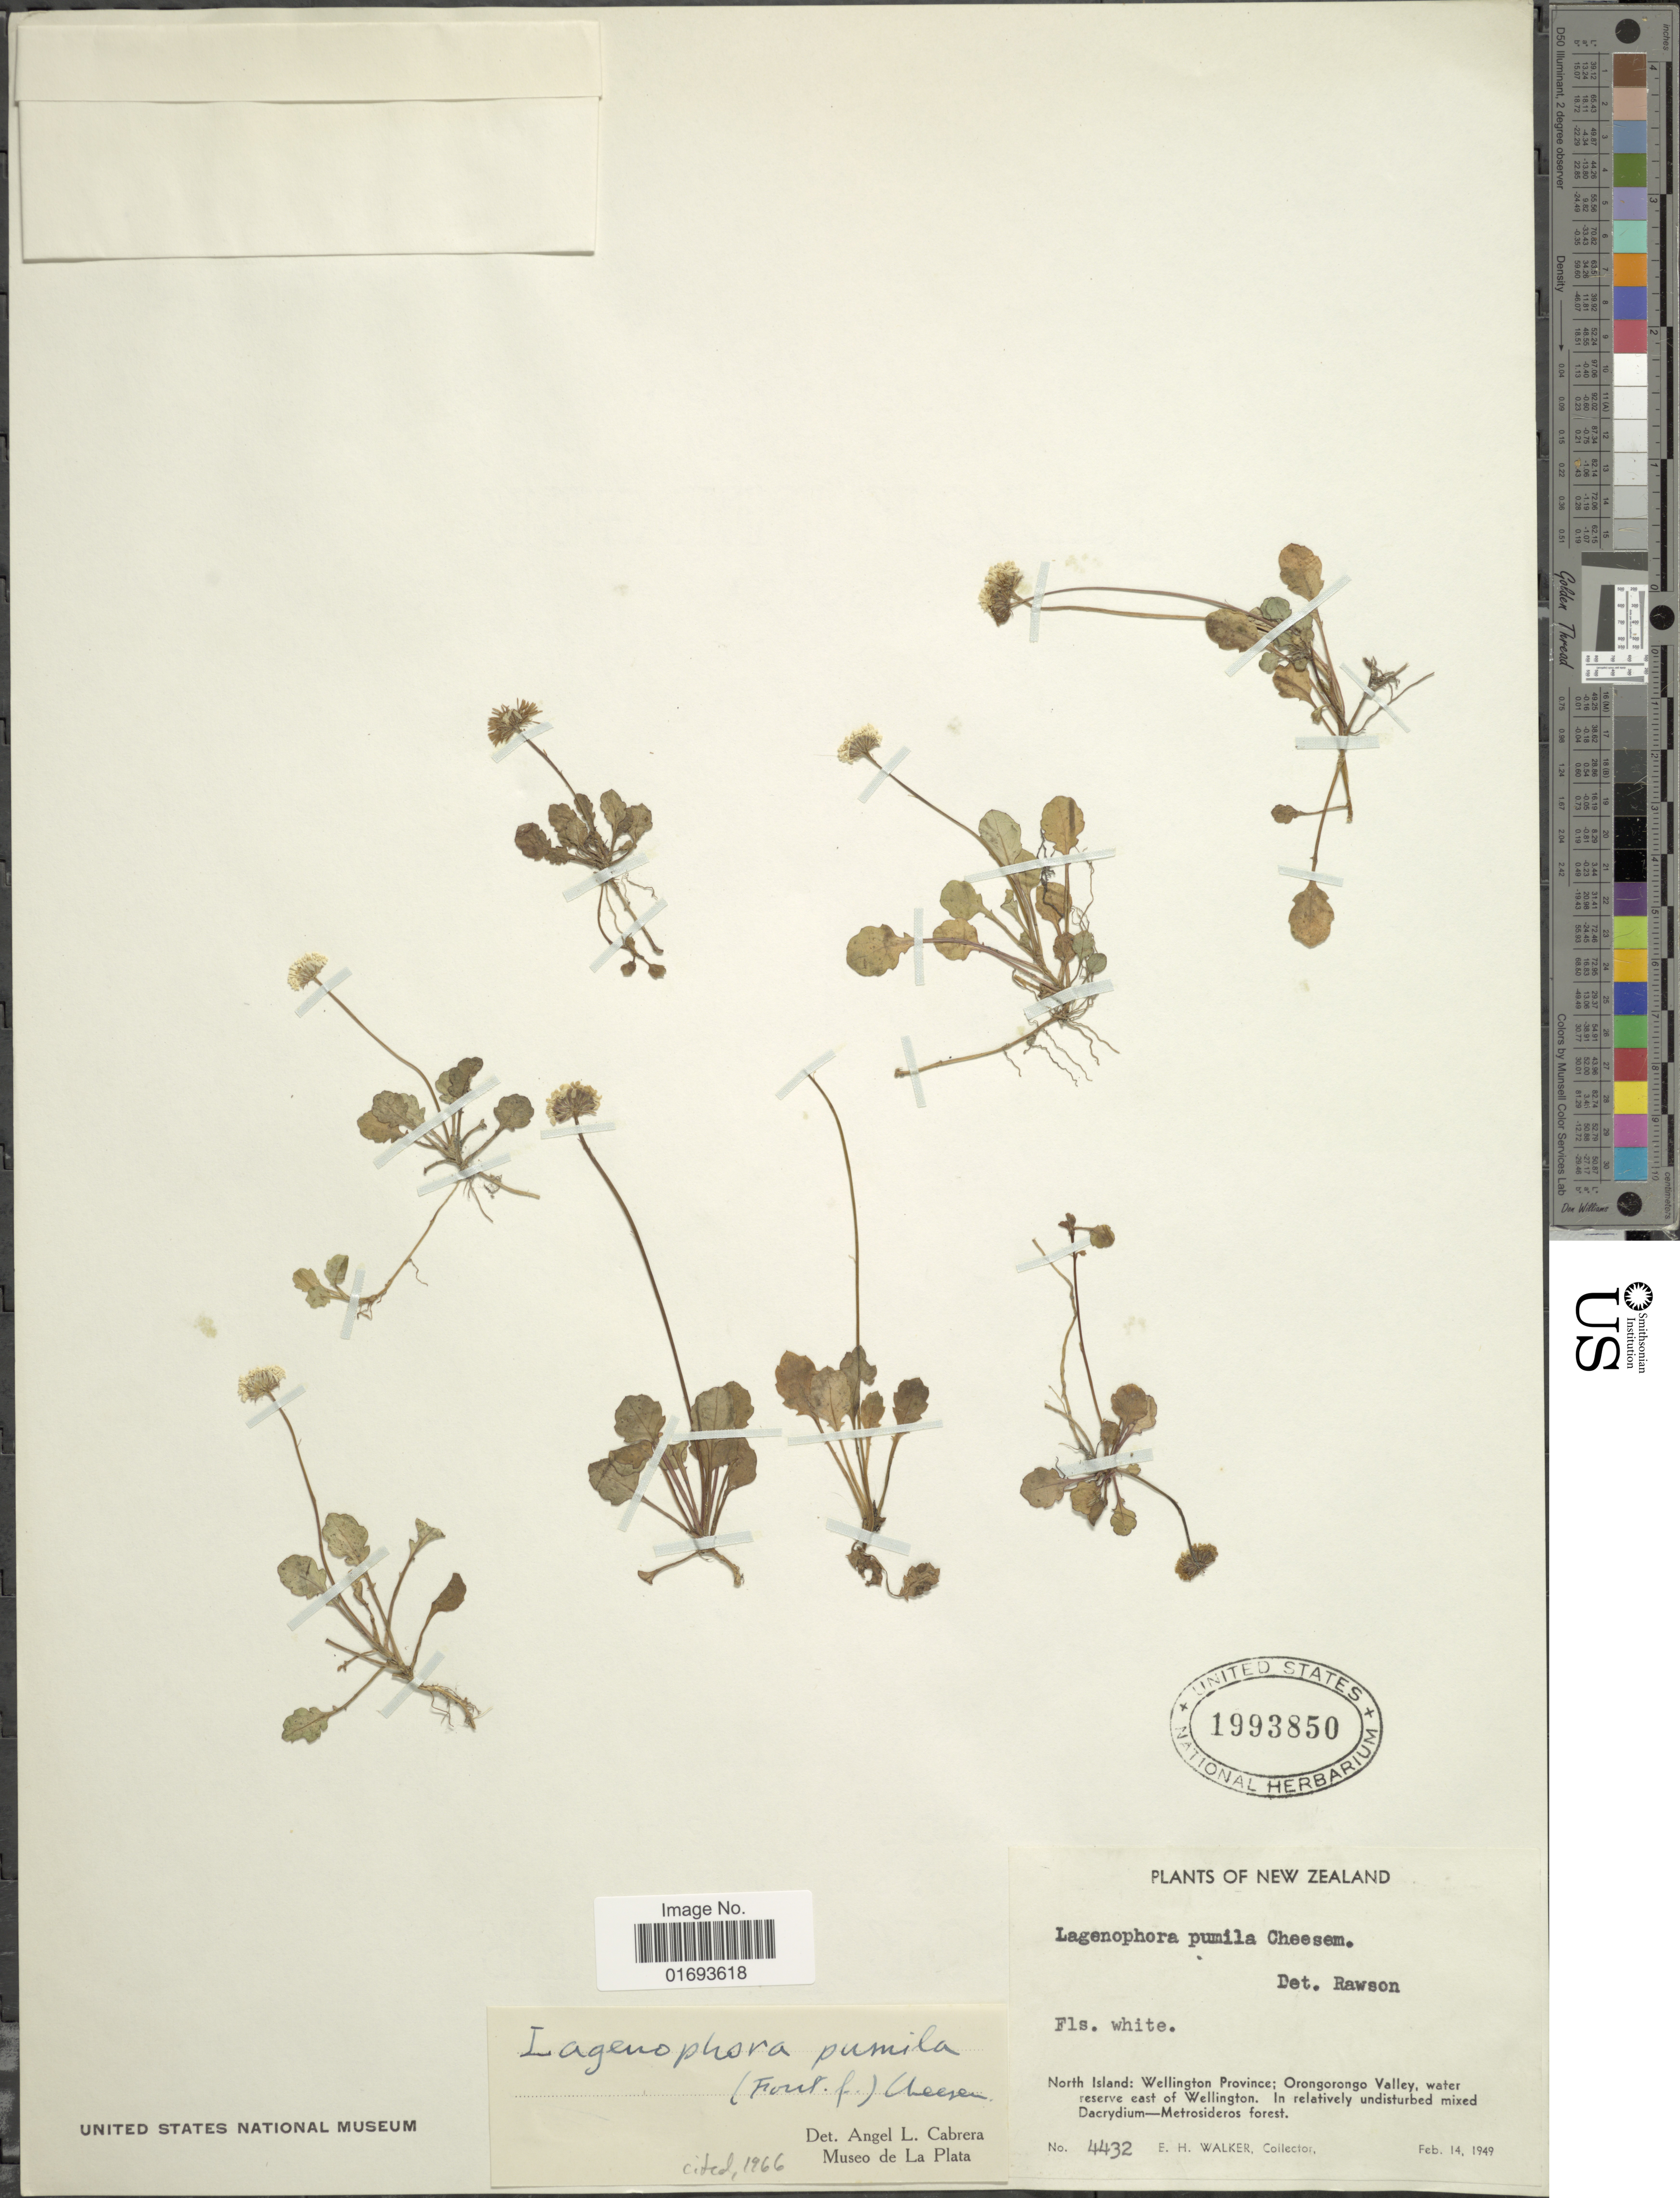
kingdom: Plantae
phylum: Tracheophyta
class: Magnoliopsida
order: Asterales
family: Asteraceae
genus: Lagenophora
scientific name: Lagenophora pumila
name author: (G. Forst.) Cheeseman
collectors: E. H. Walker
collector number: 4432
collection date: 1949-02-14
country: New Zealand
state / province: Wellington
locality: North Island: Wellington Province; Orongorongo Valley, water reserve east of Wellington. New Zealand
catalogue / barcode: US 1993850